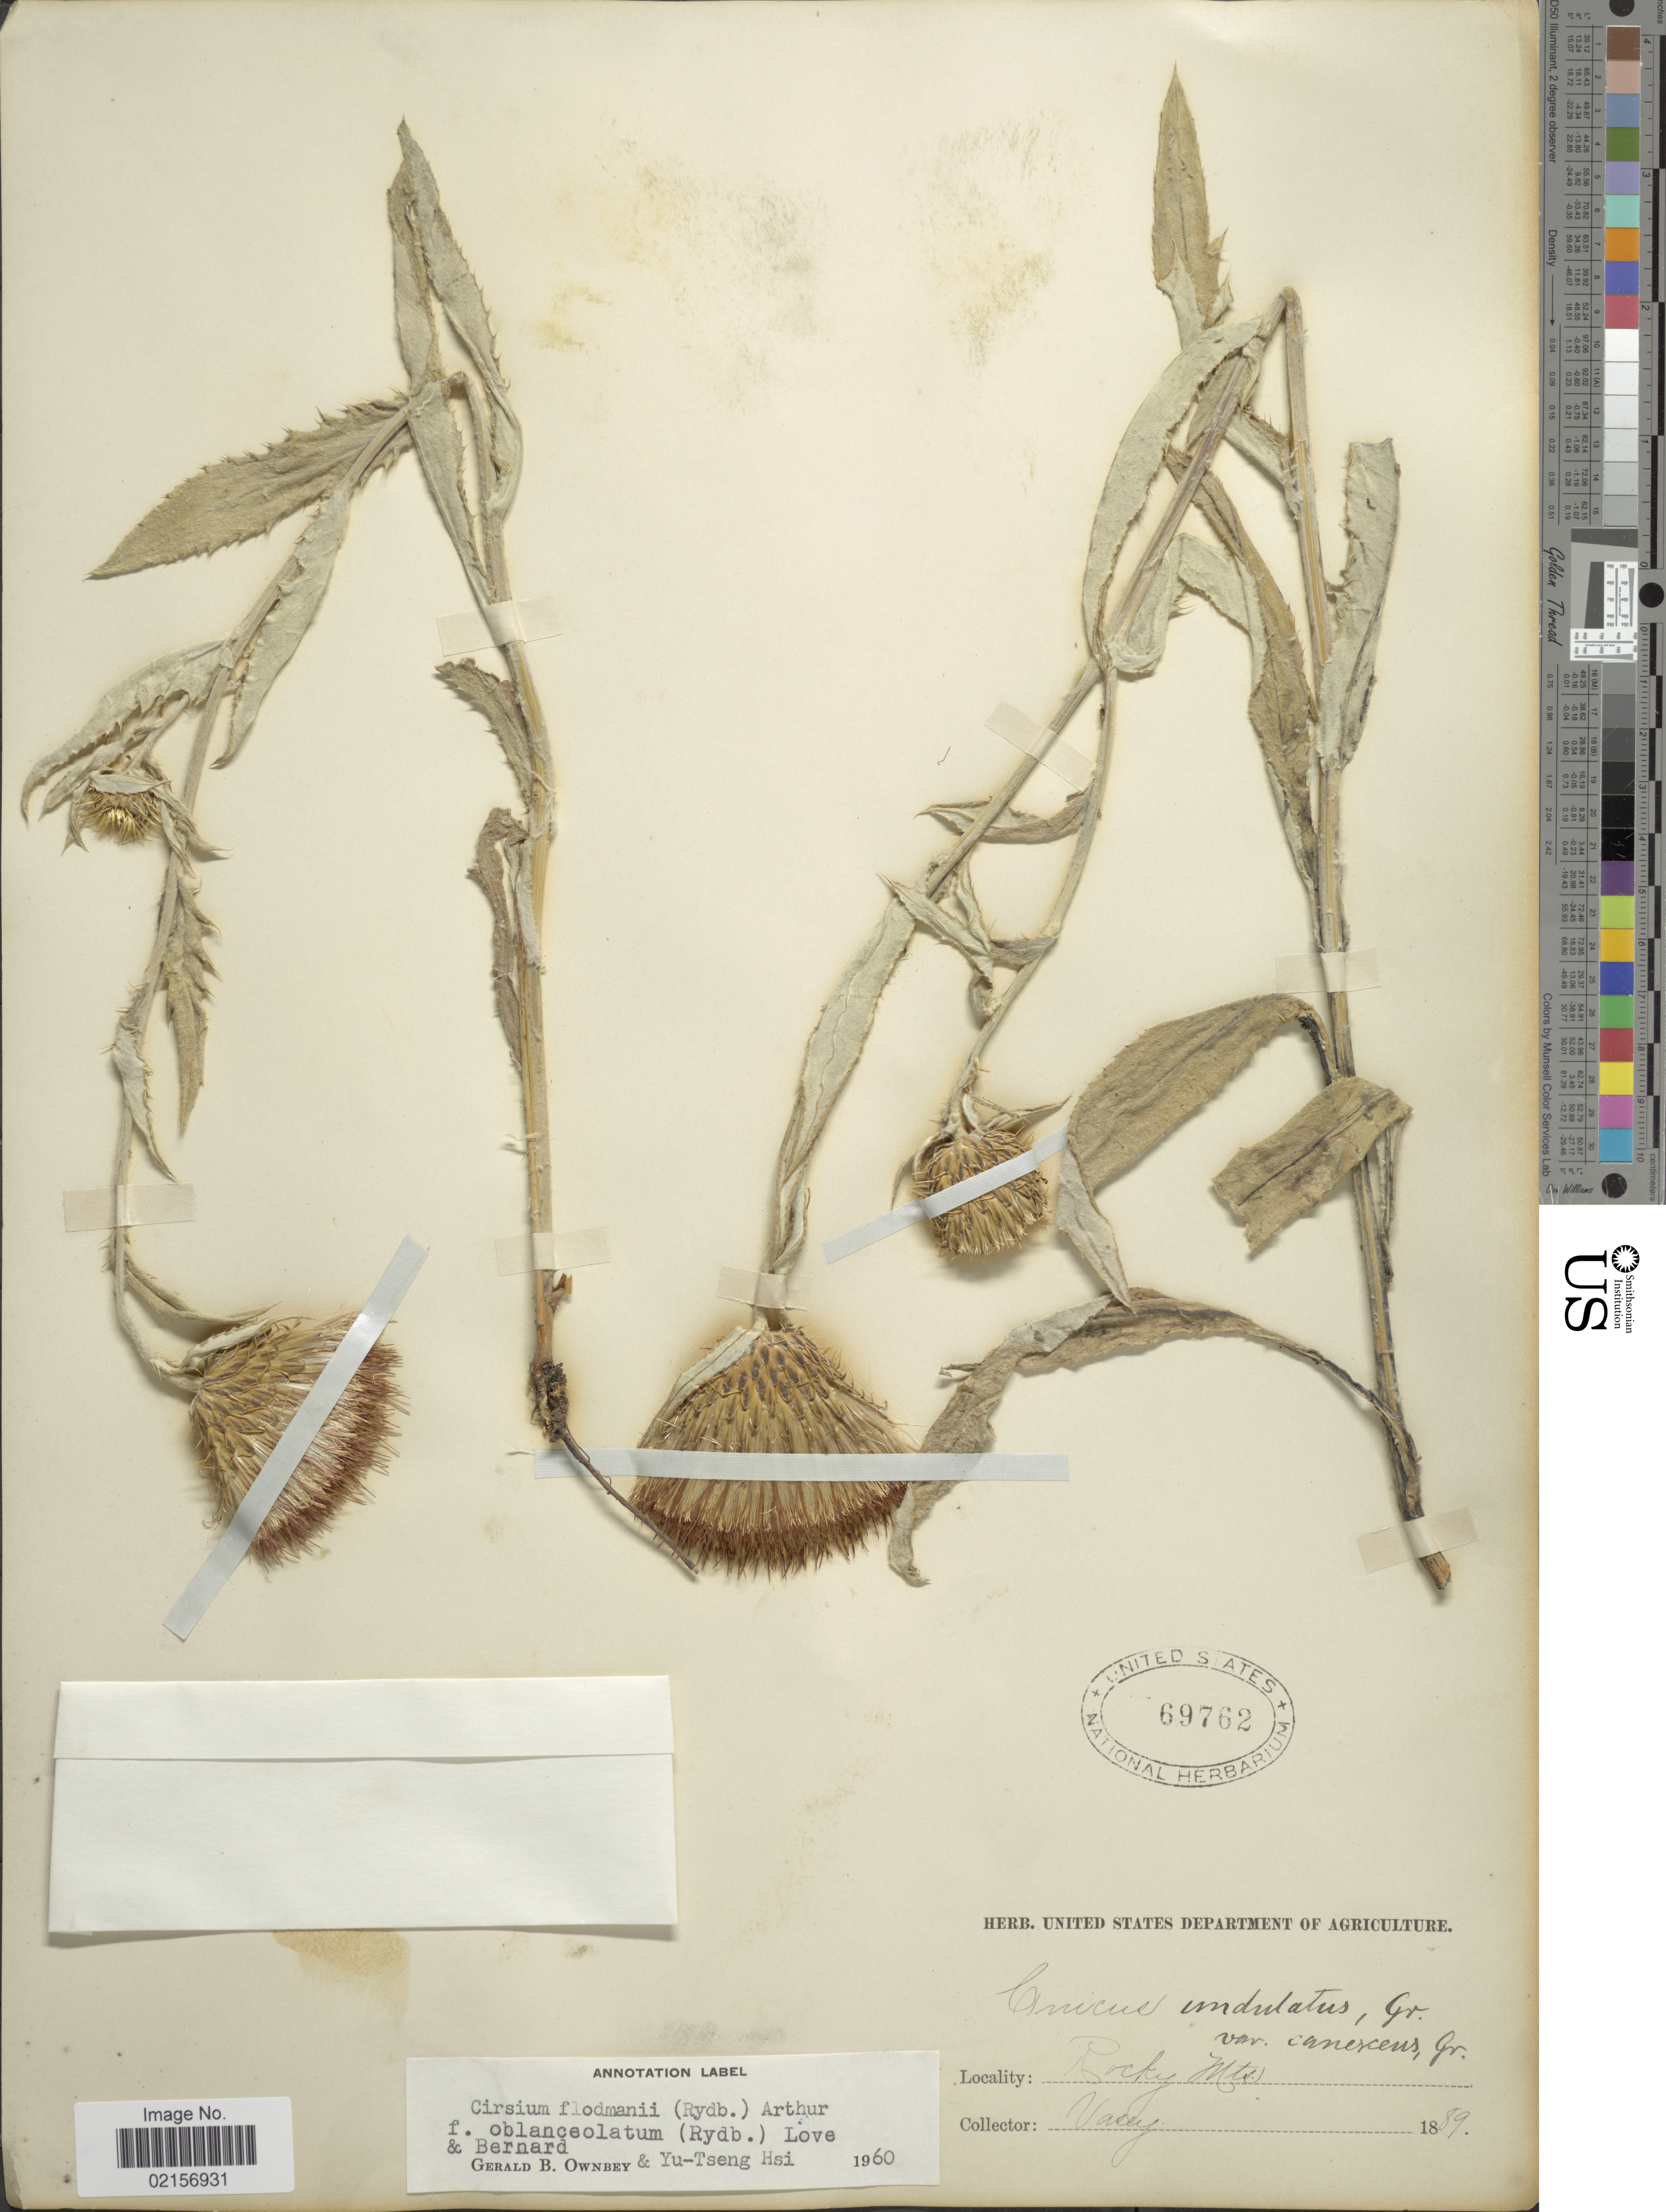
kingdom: Plantae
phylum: Tracheophyta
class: Magnoliopsida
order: Asterales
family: Asteraceae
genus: Cirsium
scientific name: Cirsium flodmanii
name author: (Rydb.) Arthur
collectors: Vasey, --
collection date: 1889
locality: Rocky Mts.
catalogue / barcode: US 69762